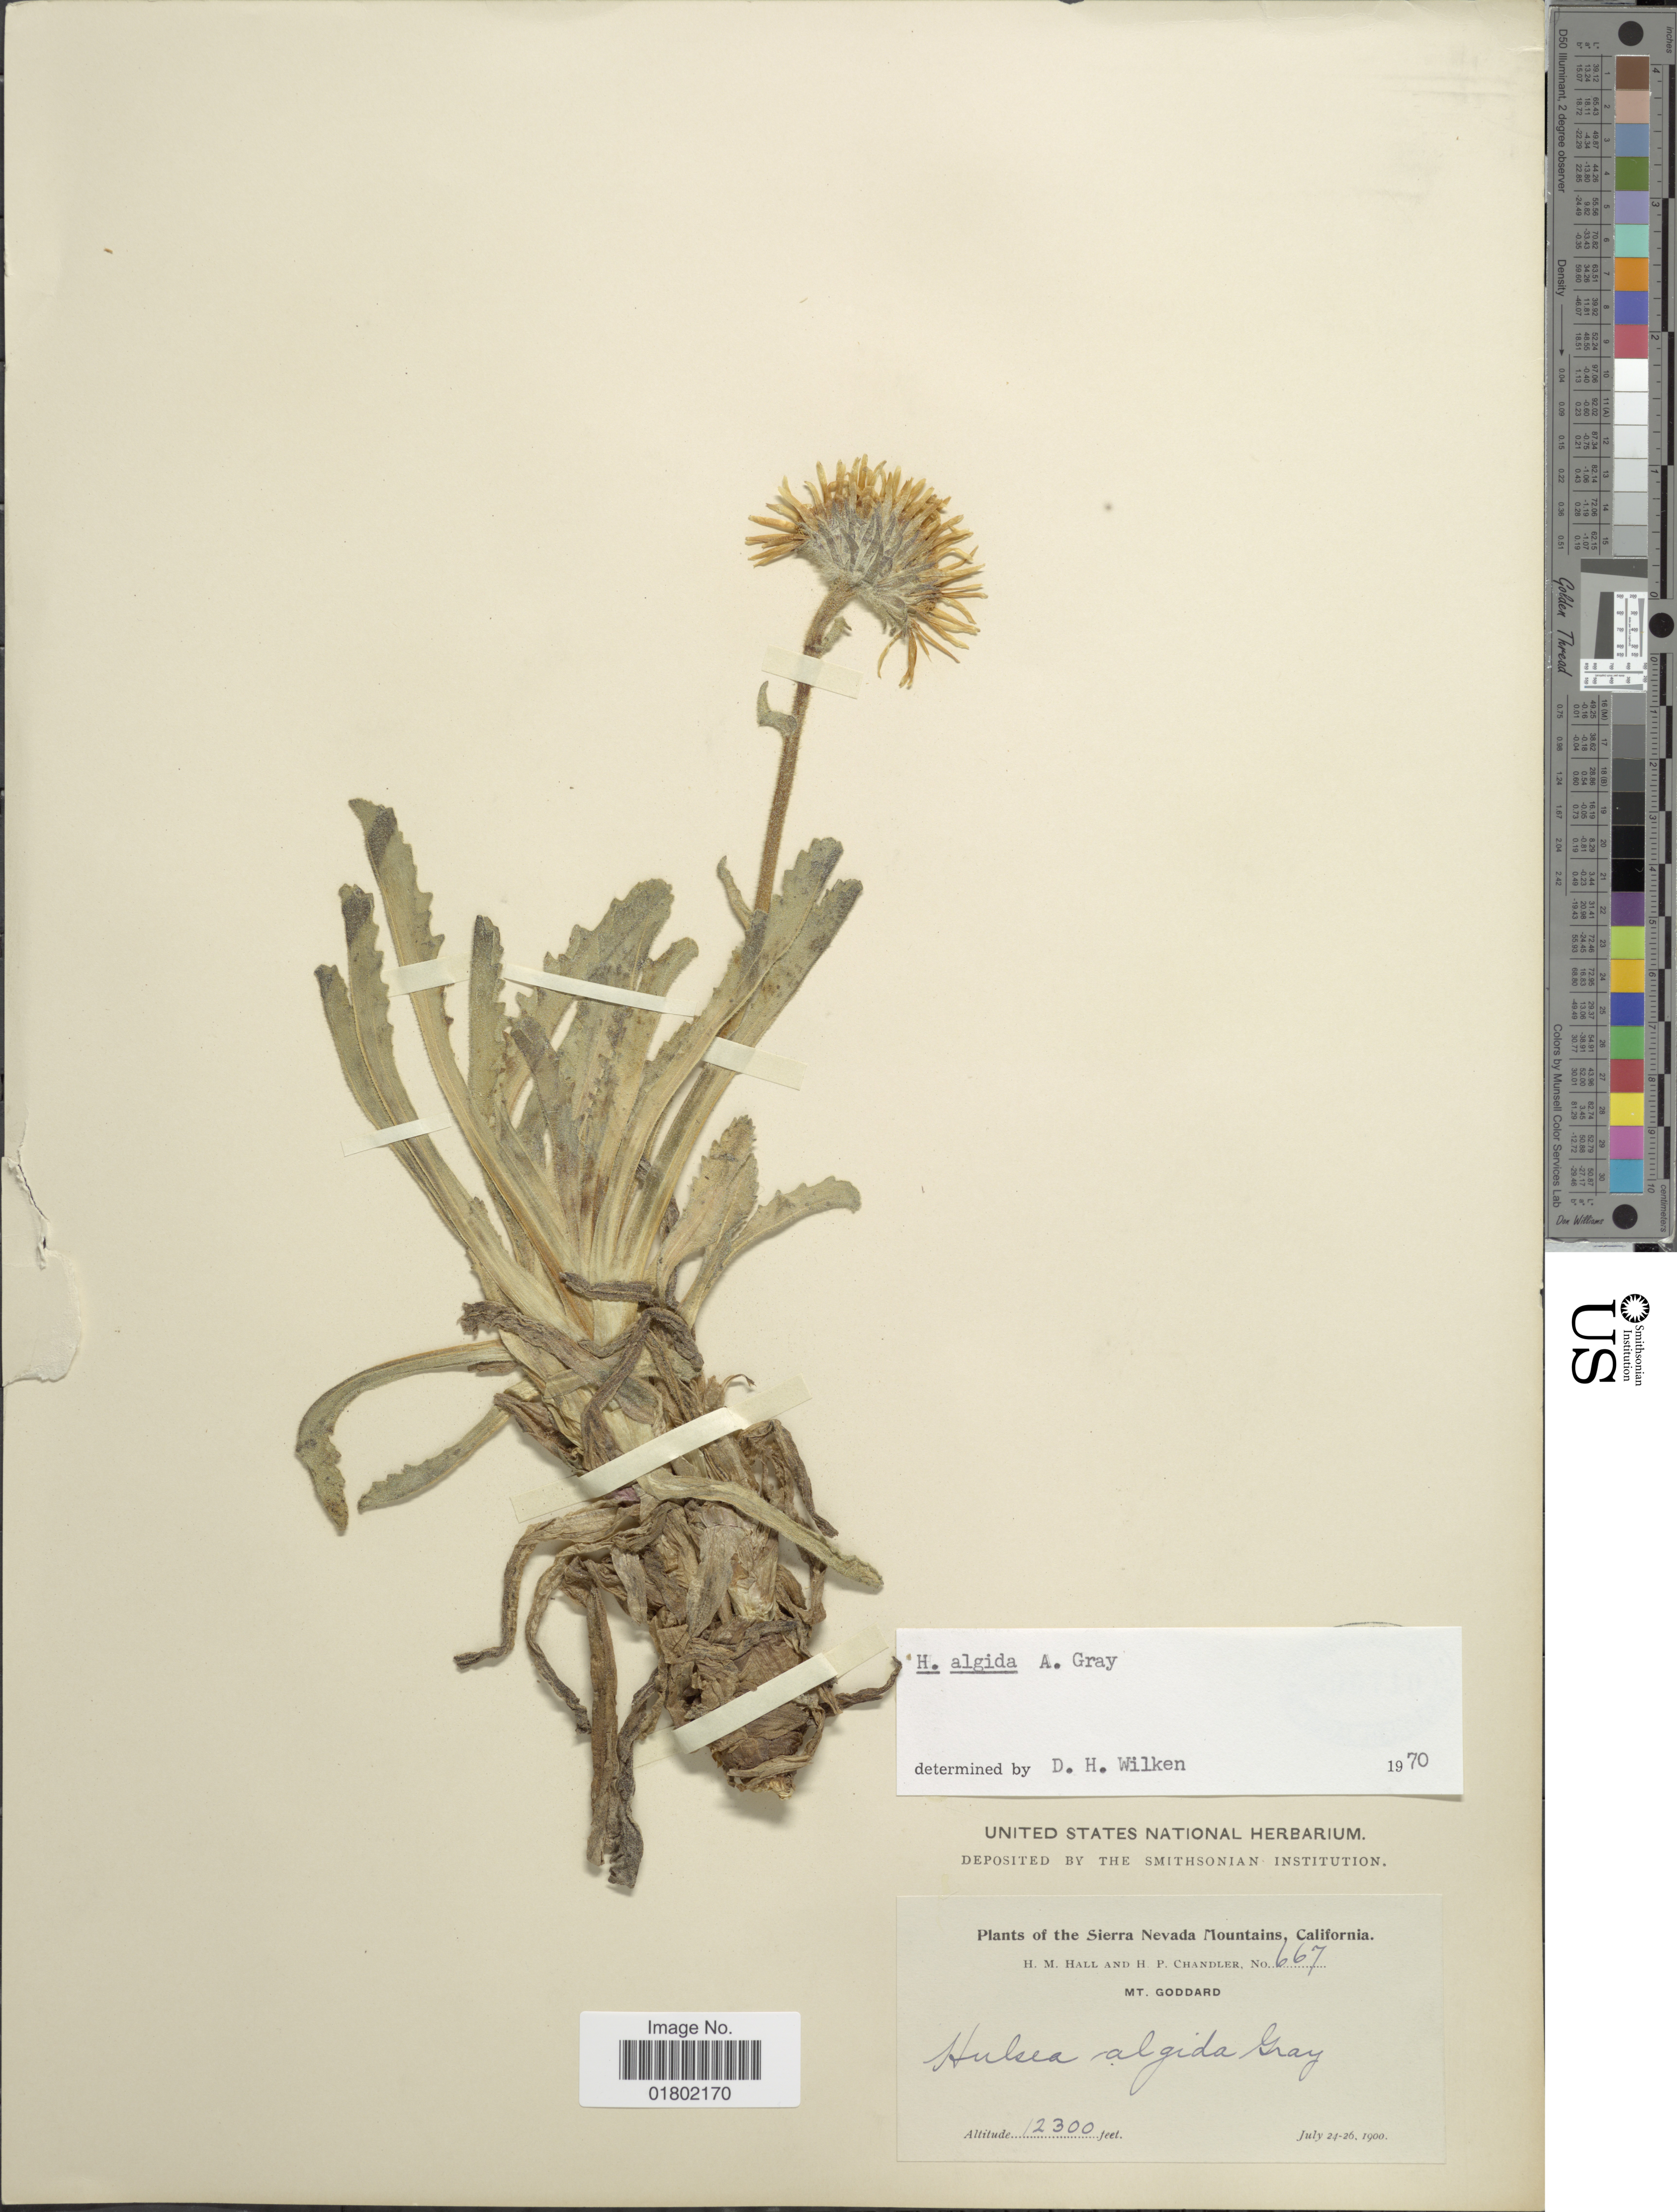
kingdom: Plantae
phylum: Tracheophyta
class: Magnoliopsida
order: Asterales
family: Asteraceae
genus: Hulsea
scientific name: Hulsea algida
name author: A. Gray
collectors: H. M. Hall & H. Chandler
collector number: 667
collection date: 1900-07-24/1900-07-26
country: United States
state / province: California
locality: The Sierra Nevada, Mt. Goddard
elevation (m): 3749